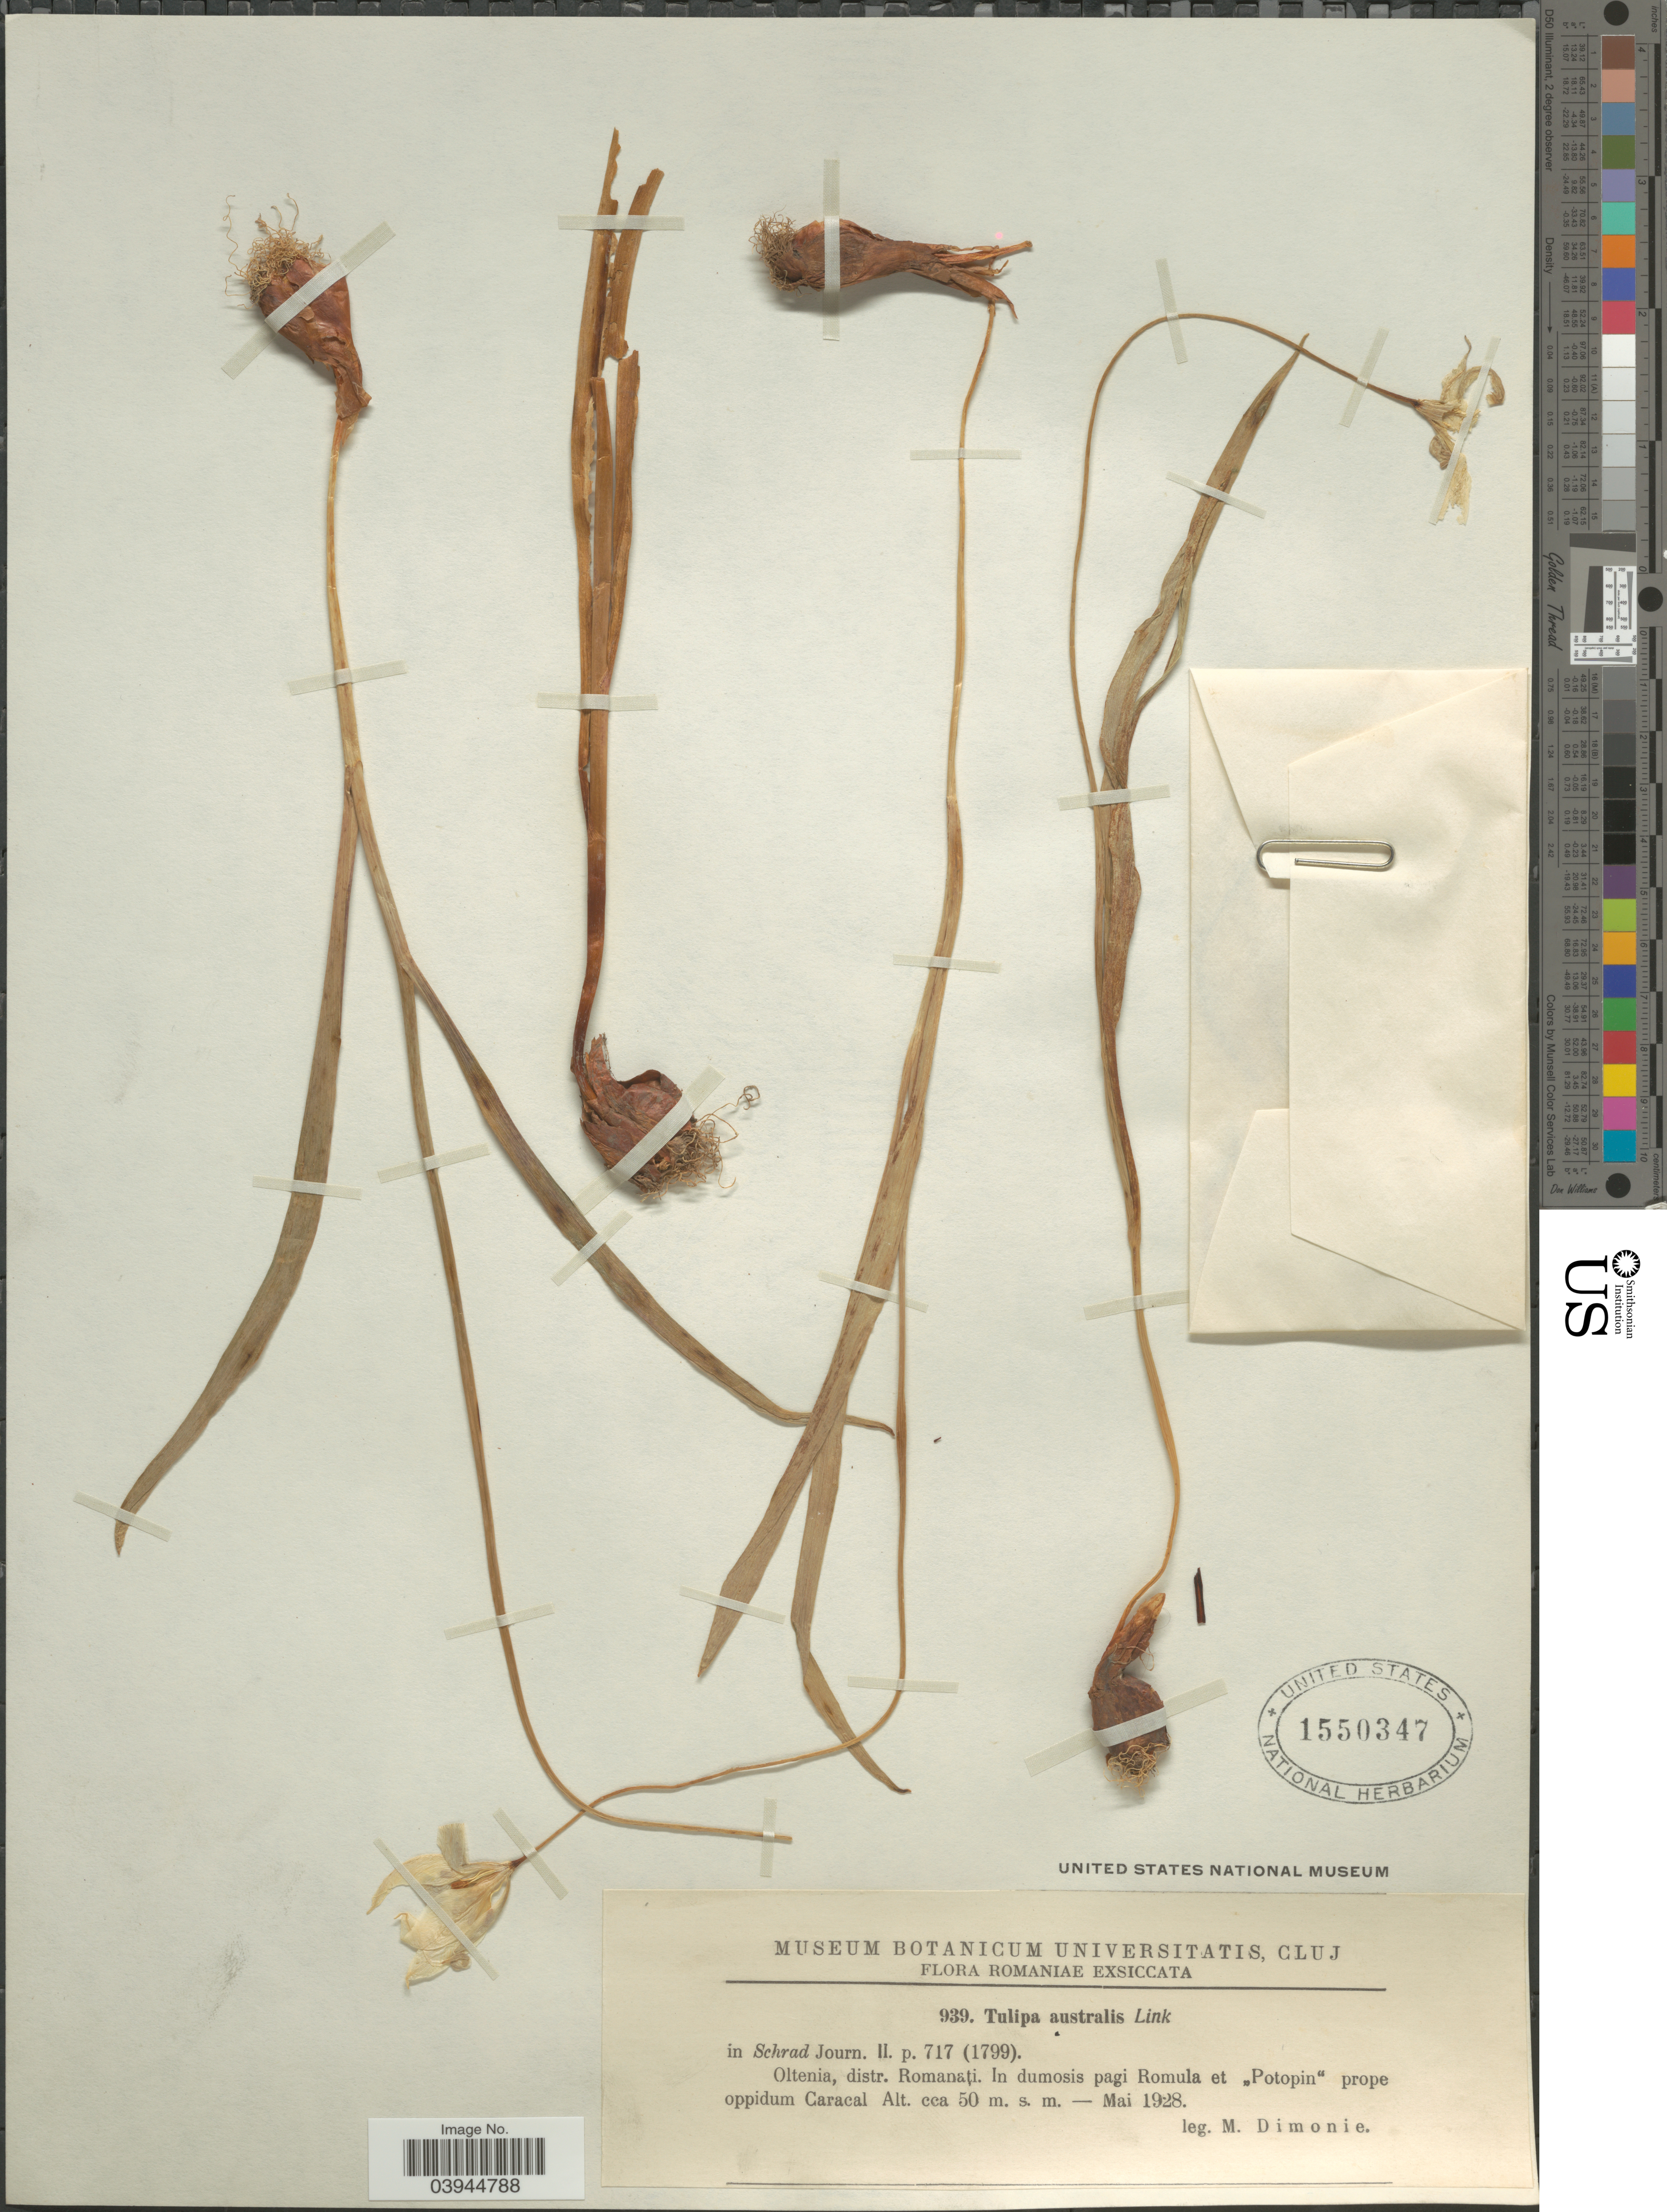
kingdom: Plantae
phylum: Tracheophyta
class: Liliopsida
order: Liliales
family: Liliaceae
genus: Tulipa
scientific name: Tulipa australis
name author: Link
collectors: M. Dimonie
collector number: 939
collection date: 1928-05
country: Romania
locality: Oltenia, distr. Romanati. In dumosis pagi Romula et "Potopin"prope oppidum Caracal.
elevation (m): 50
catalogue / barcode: US 1550347